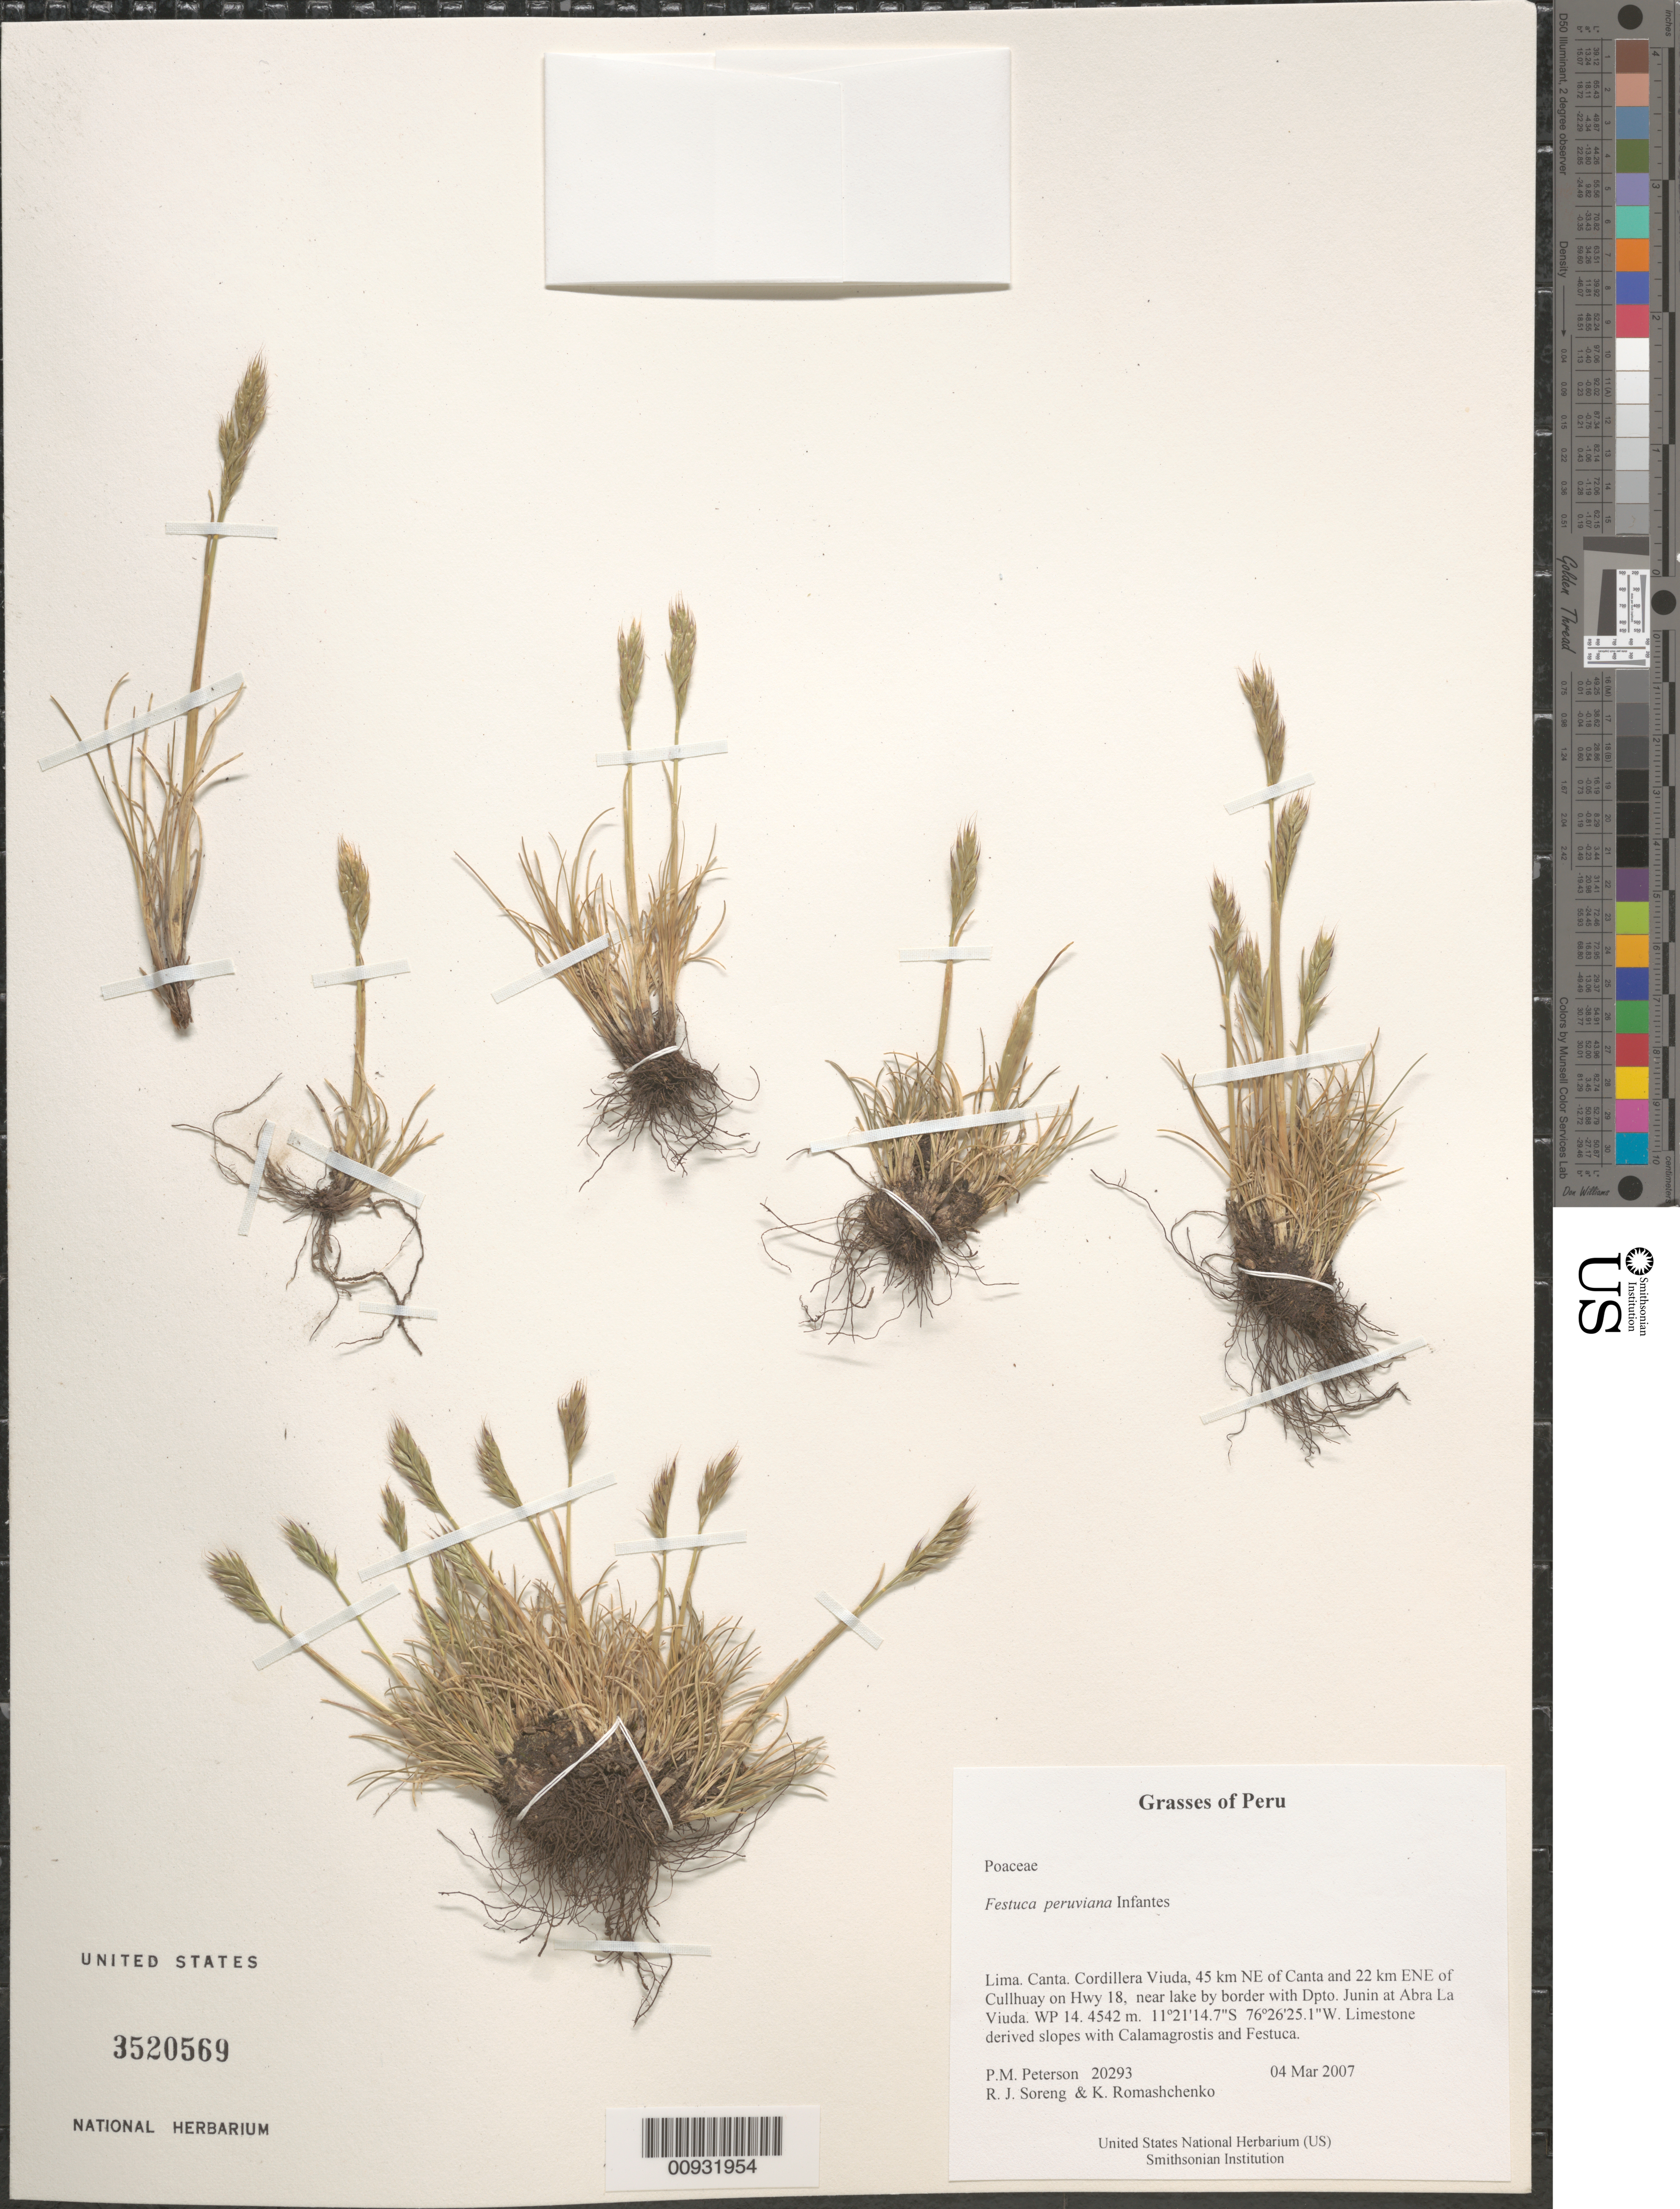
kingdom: Plantae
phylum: Tracheophyta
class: Liliopsida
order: Poales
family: Poaceae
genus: Festuca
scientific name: Festuca peruviana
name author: Infantes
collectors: P. M. Peterson, R. J. Soreng & K. Romashchenko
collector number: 20293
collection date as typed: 04 Mar 2007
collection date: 2007-03-04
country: Peru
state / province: Lima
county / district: Canta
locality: Cordillera Viuda, 45 km NE of Canta and 22 km ENE of Cullhuay on Hwy 18, near lake by border with Dpto. Junin at Abra La Viuda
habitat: Limestone derived slopes with Calamagrostis and Festuca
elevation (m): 4542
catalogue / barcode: US 3520569